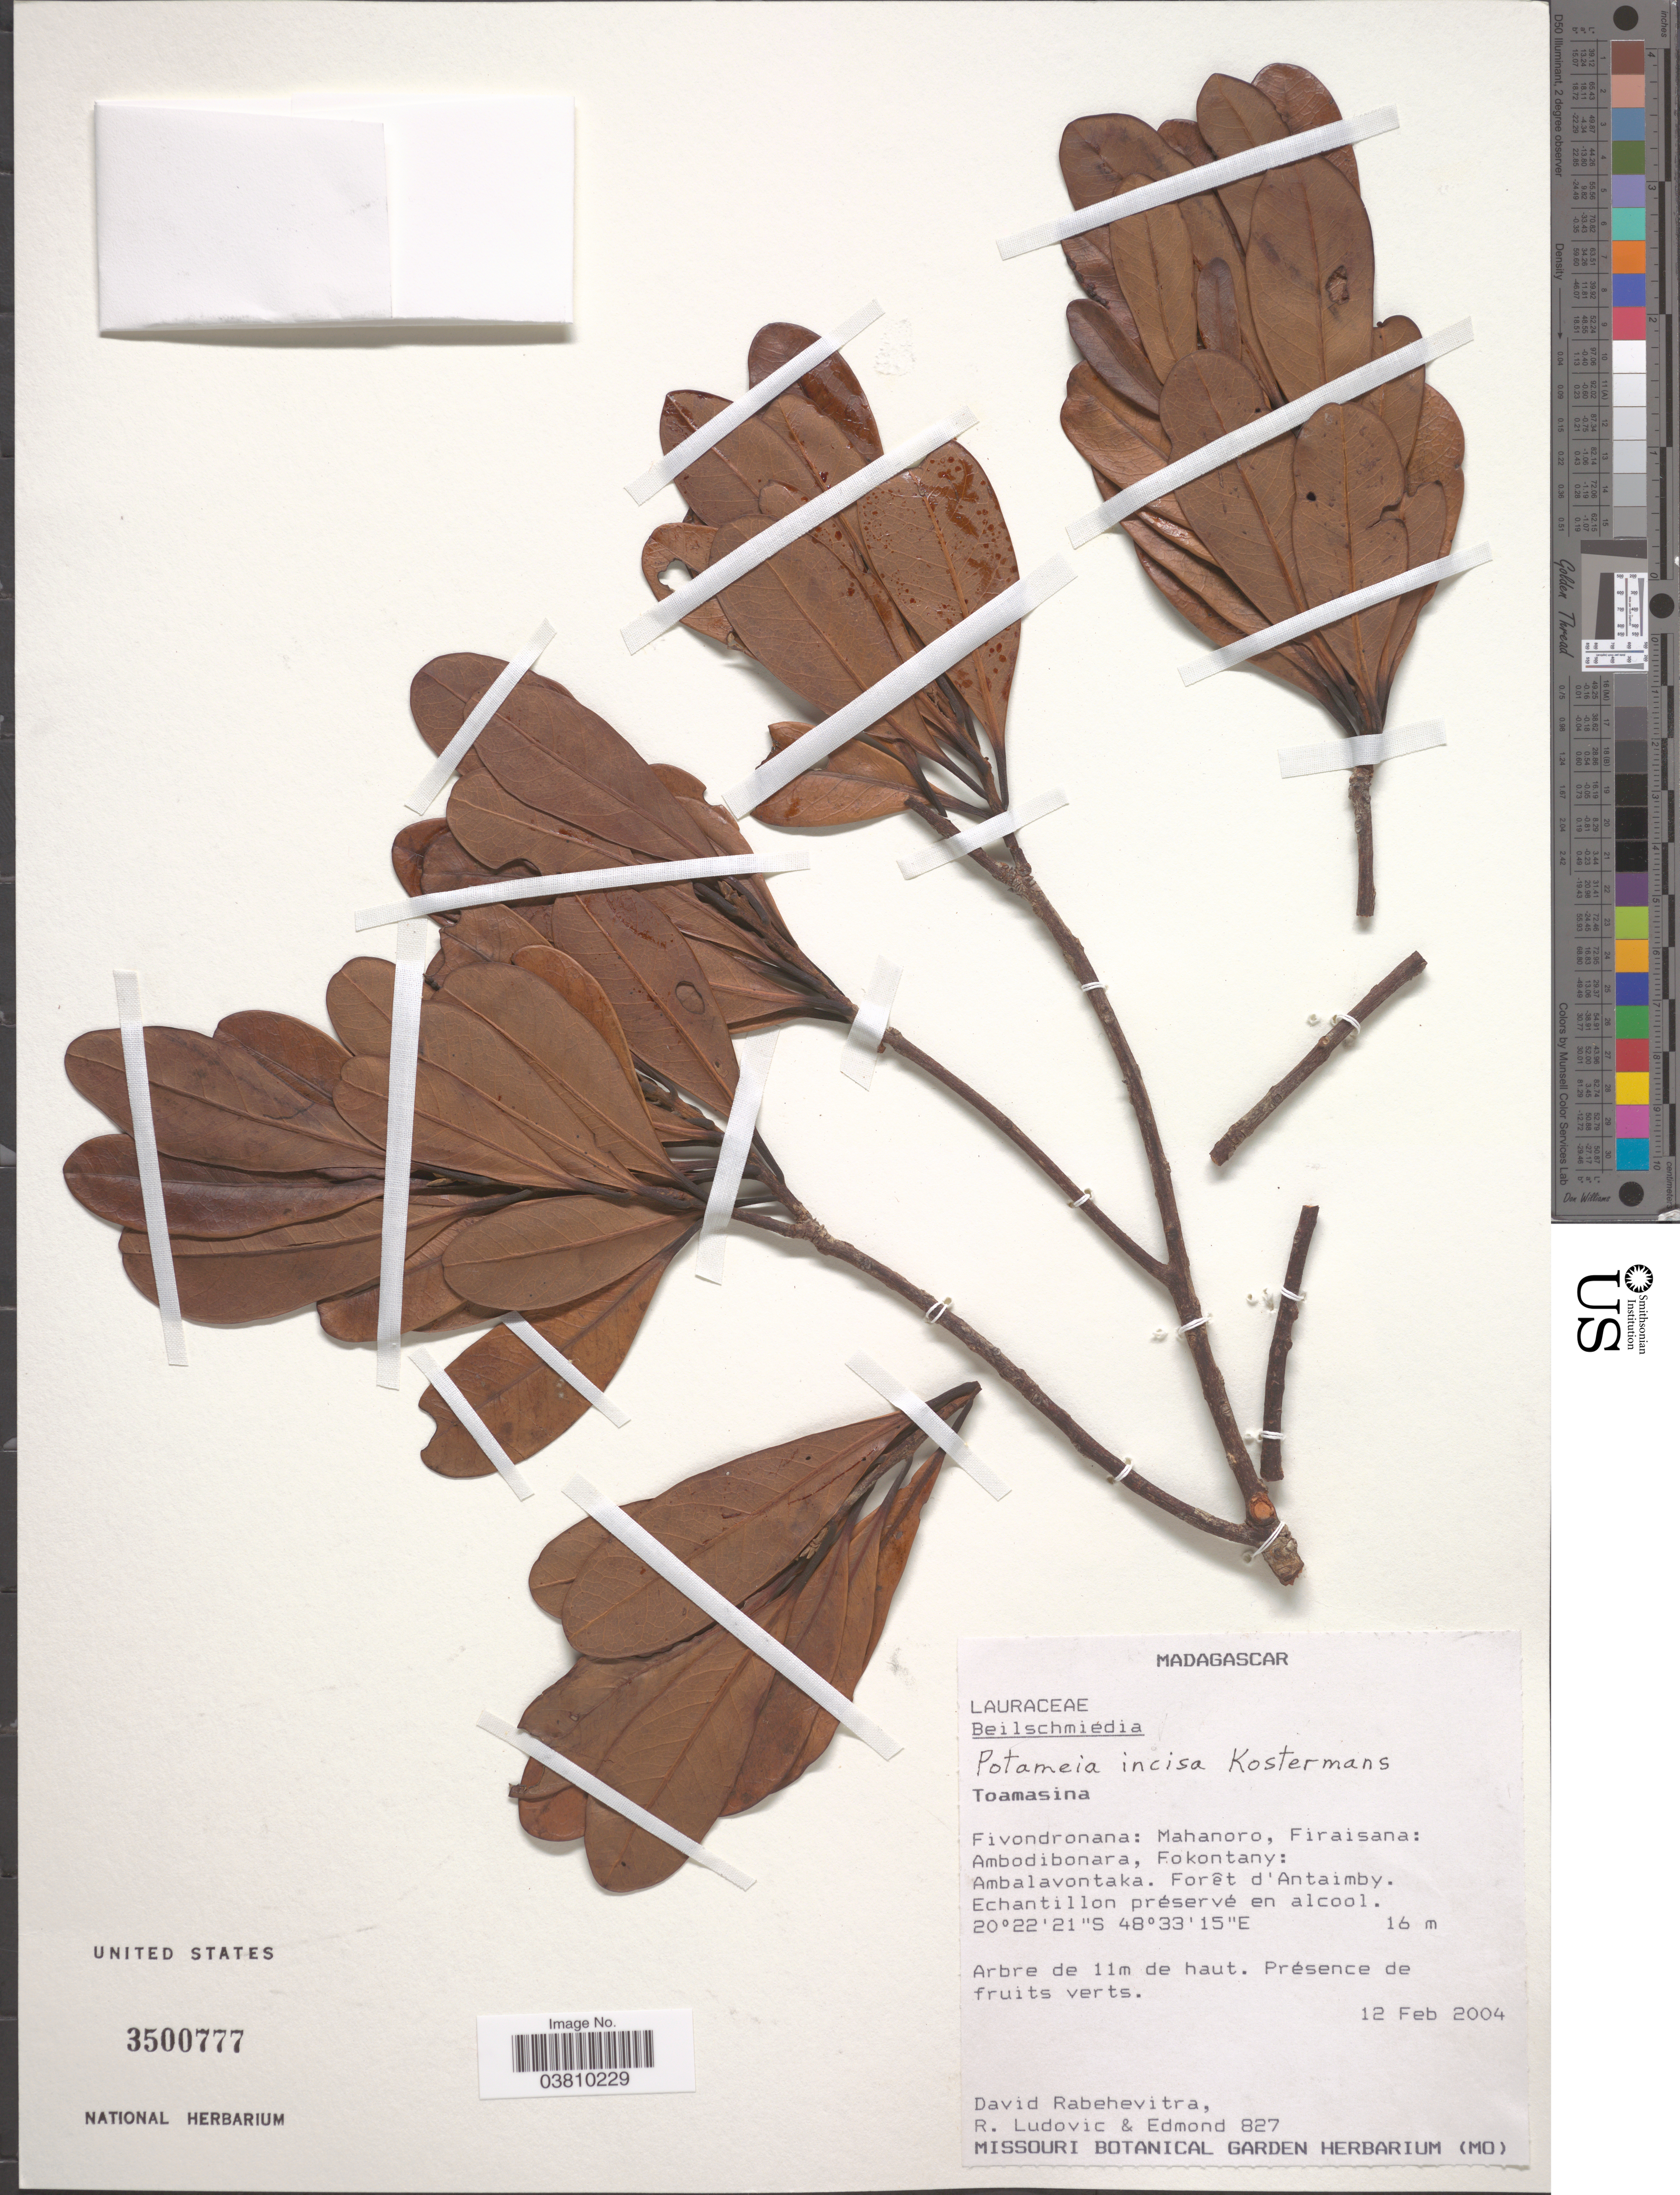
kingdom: Plantae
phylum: Tracheophyta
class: Magnoliopsida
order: Laurales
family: Lauraceae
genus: Potameia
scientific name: Potameia incisa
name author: Kosterm.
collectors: D. Rabehevitra, R. Ludovic & -. Edmond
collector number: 827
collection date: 2004-02-12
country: Madagascar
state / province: Atsinanana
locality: Fivondronana: Mahanoro, Firaisana: Ambodibonara, Fokontany: Ambalavontaka. Forêt d'Antaimby. Echantillon préservé en alcool.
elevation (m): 16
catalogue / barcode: US 3500777